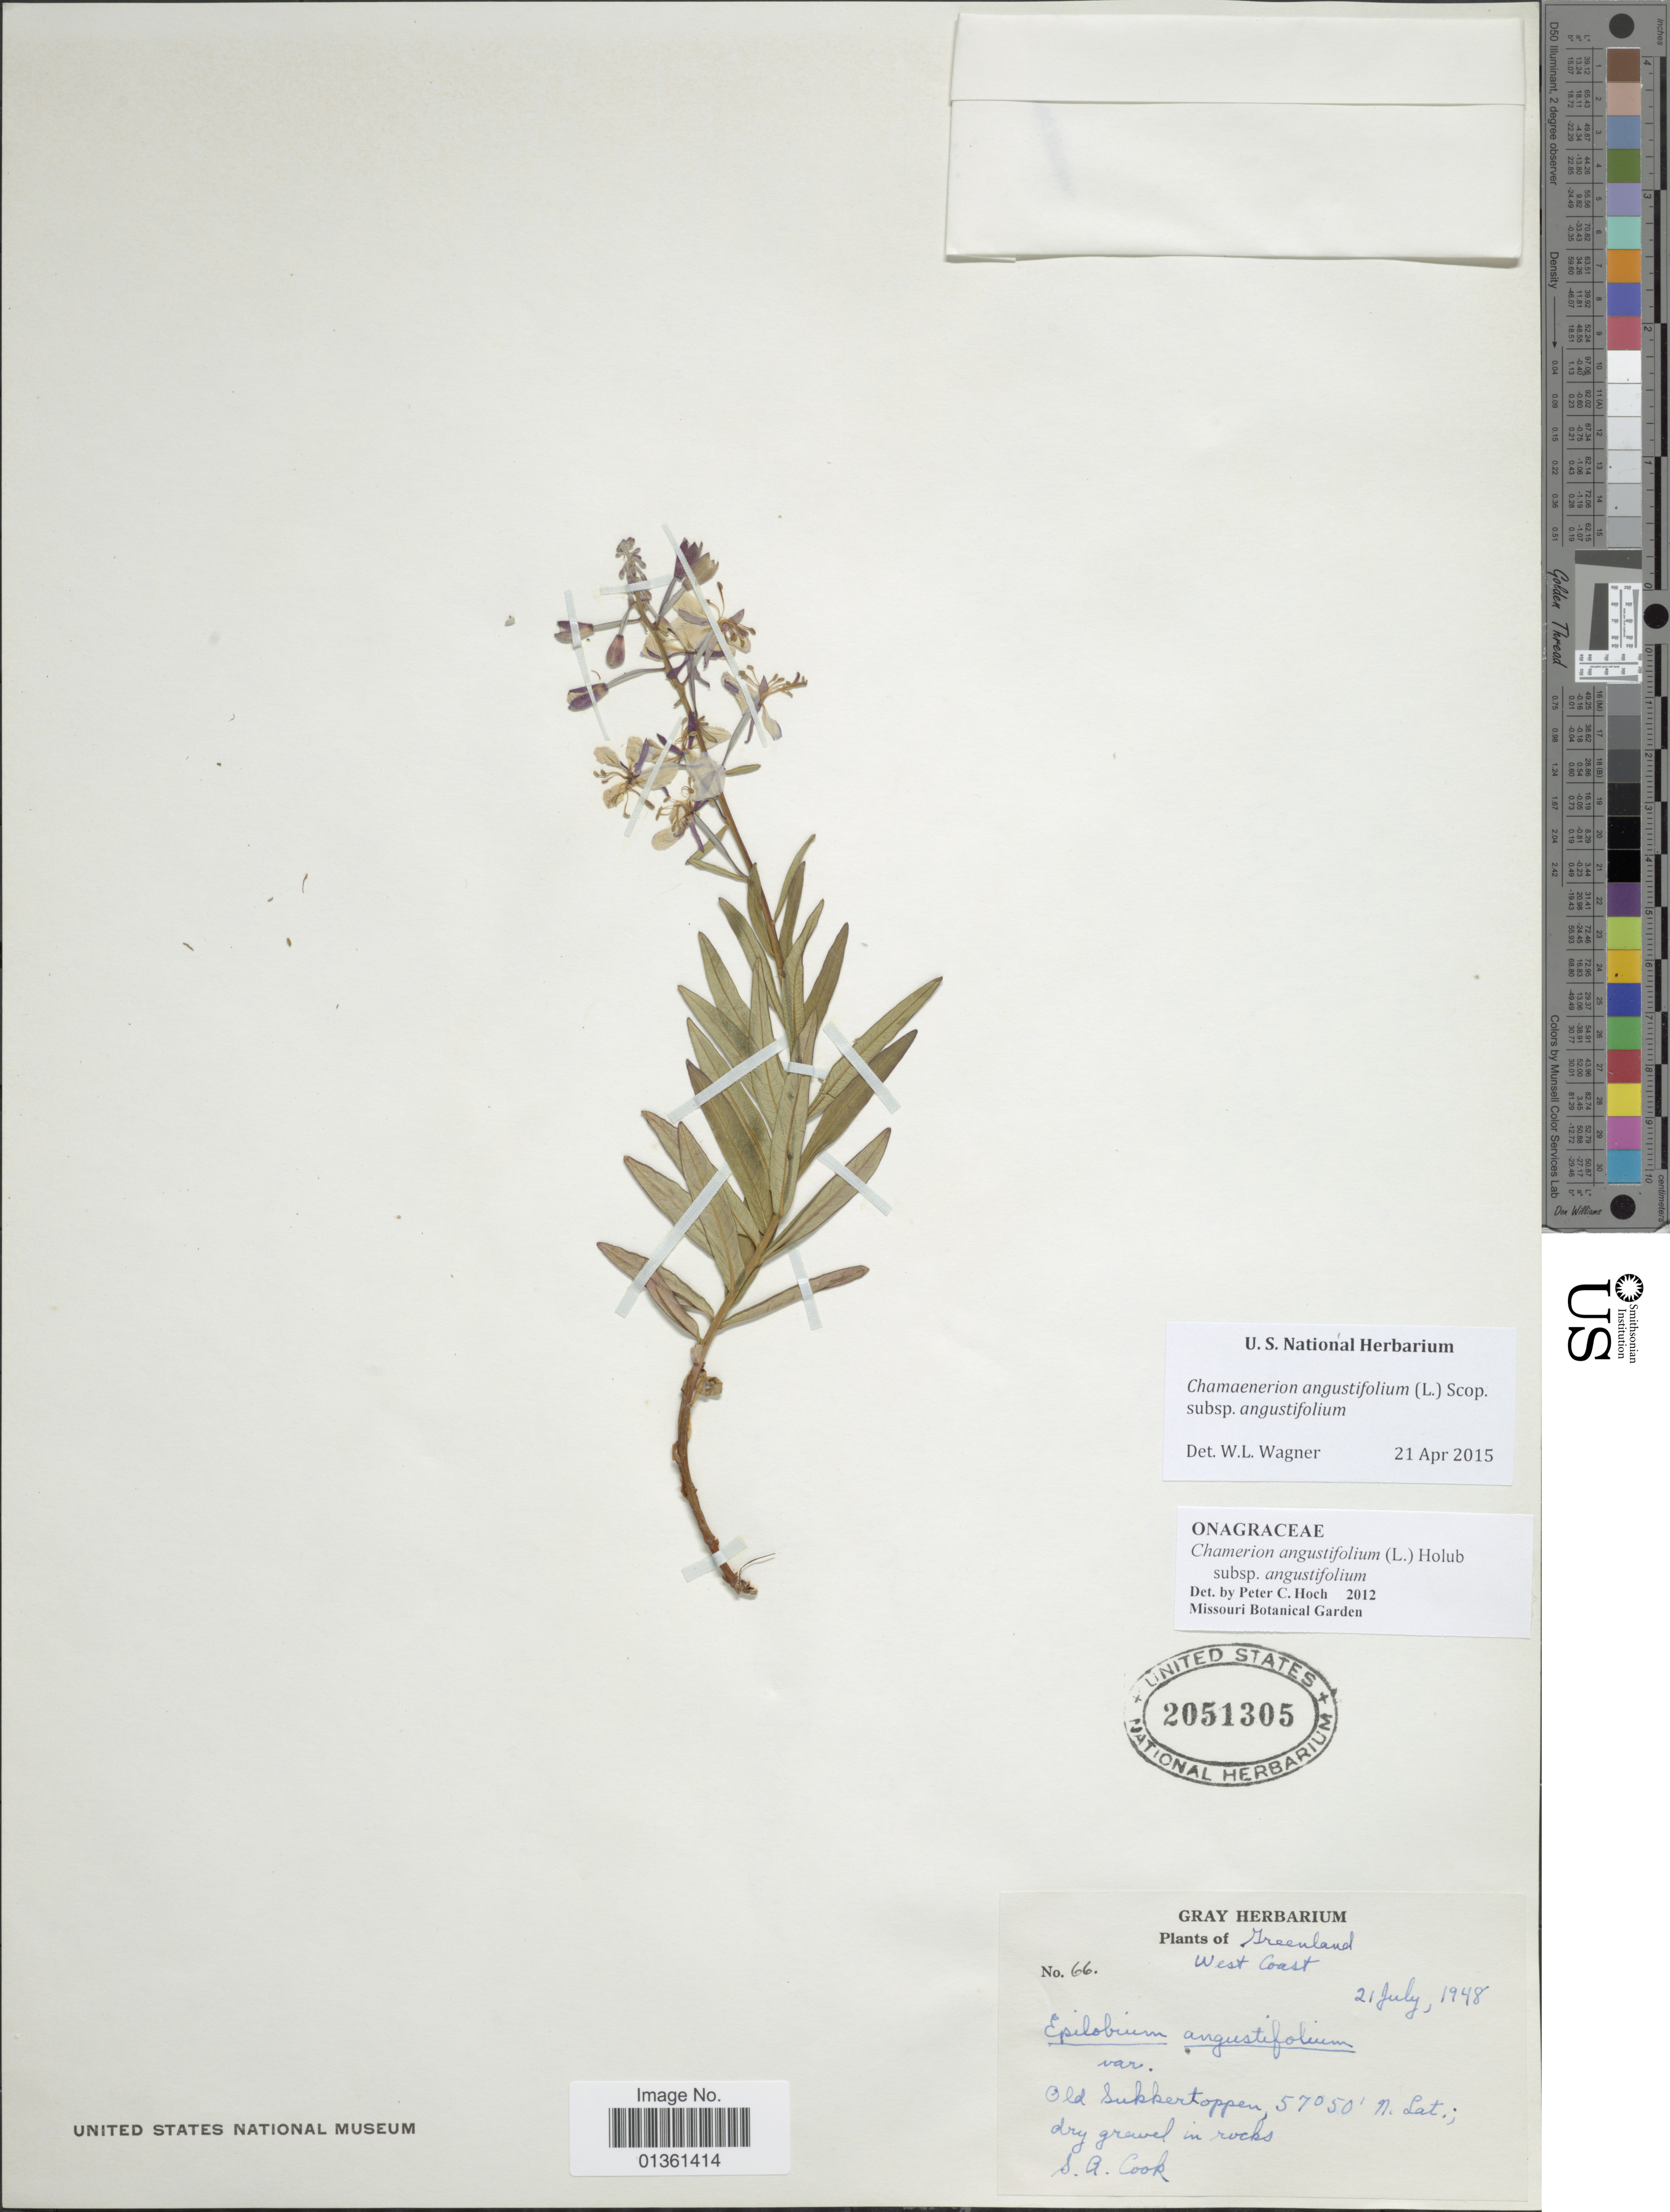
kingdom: Plantae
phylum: Tracheophyta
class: Magnoliopsida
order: Myrtales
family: Onagraceae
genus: Chamaenerion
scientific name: Chamaenerion angustifolium subsp. angustifolium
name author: (L.) Scop.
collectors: S. A. Cook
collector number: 66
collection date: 1948-07-21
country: Greenland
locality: West Coast. Old Sukkertoppen.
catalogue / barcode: US 2051305